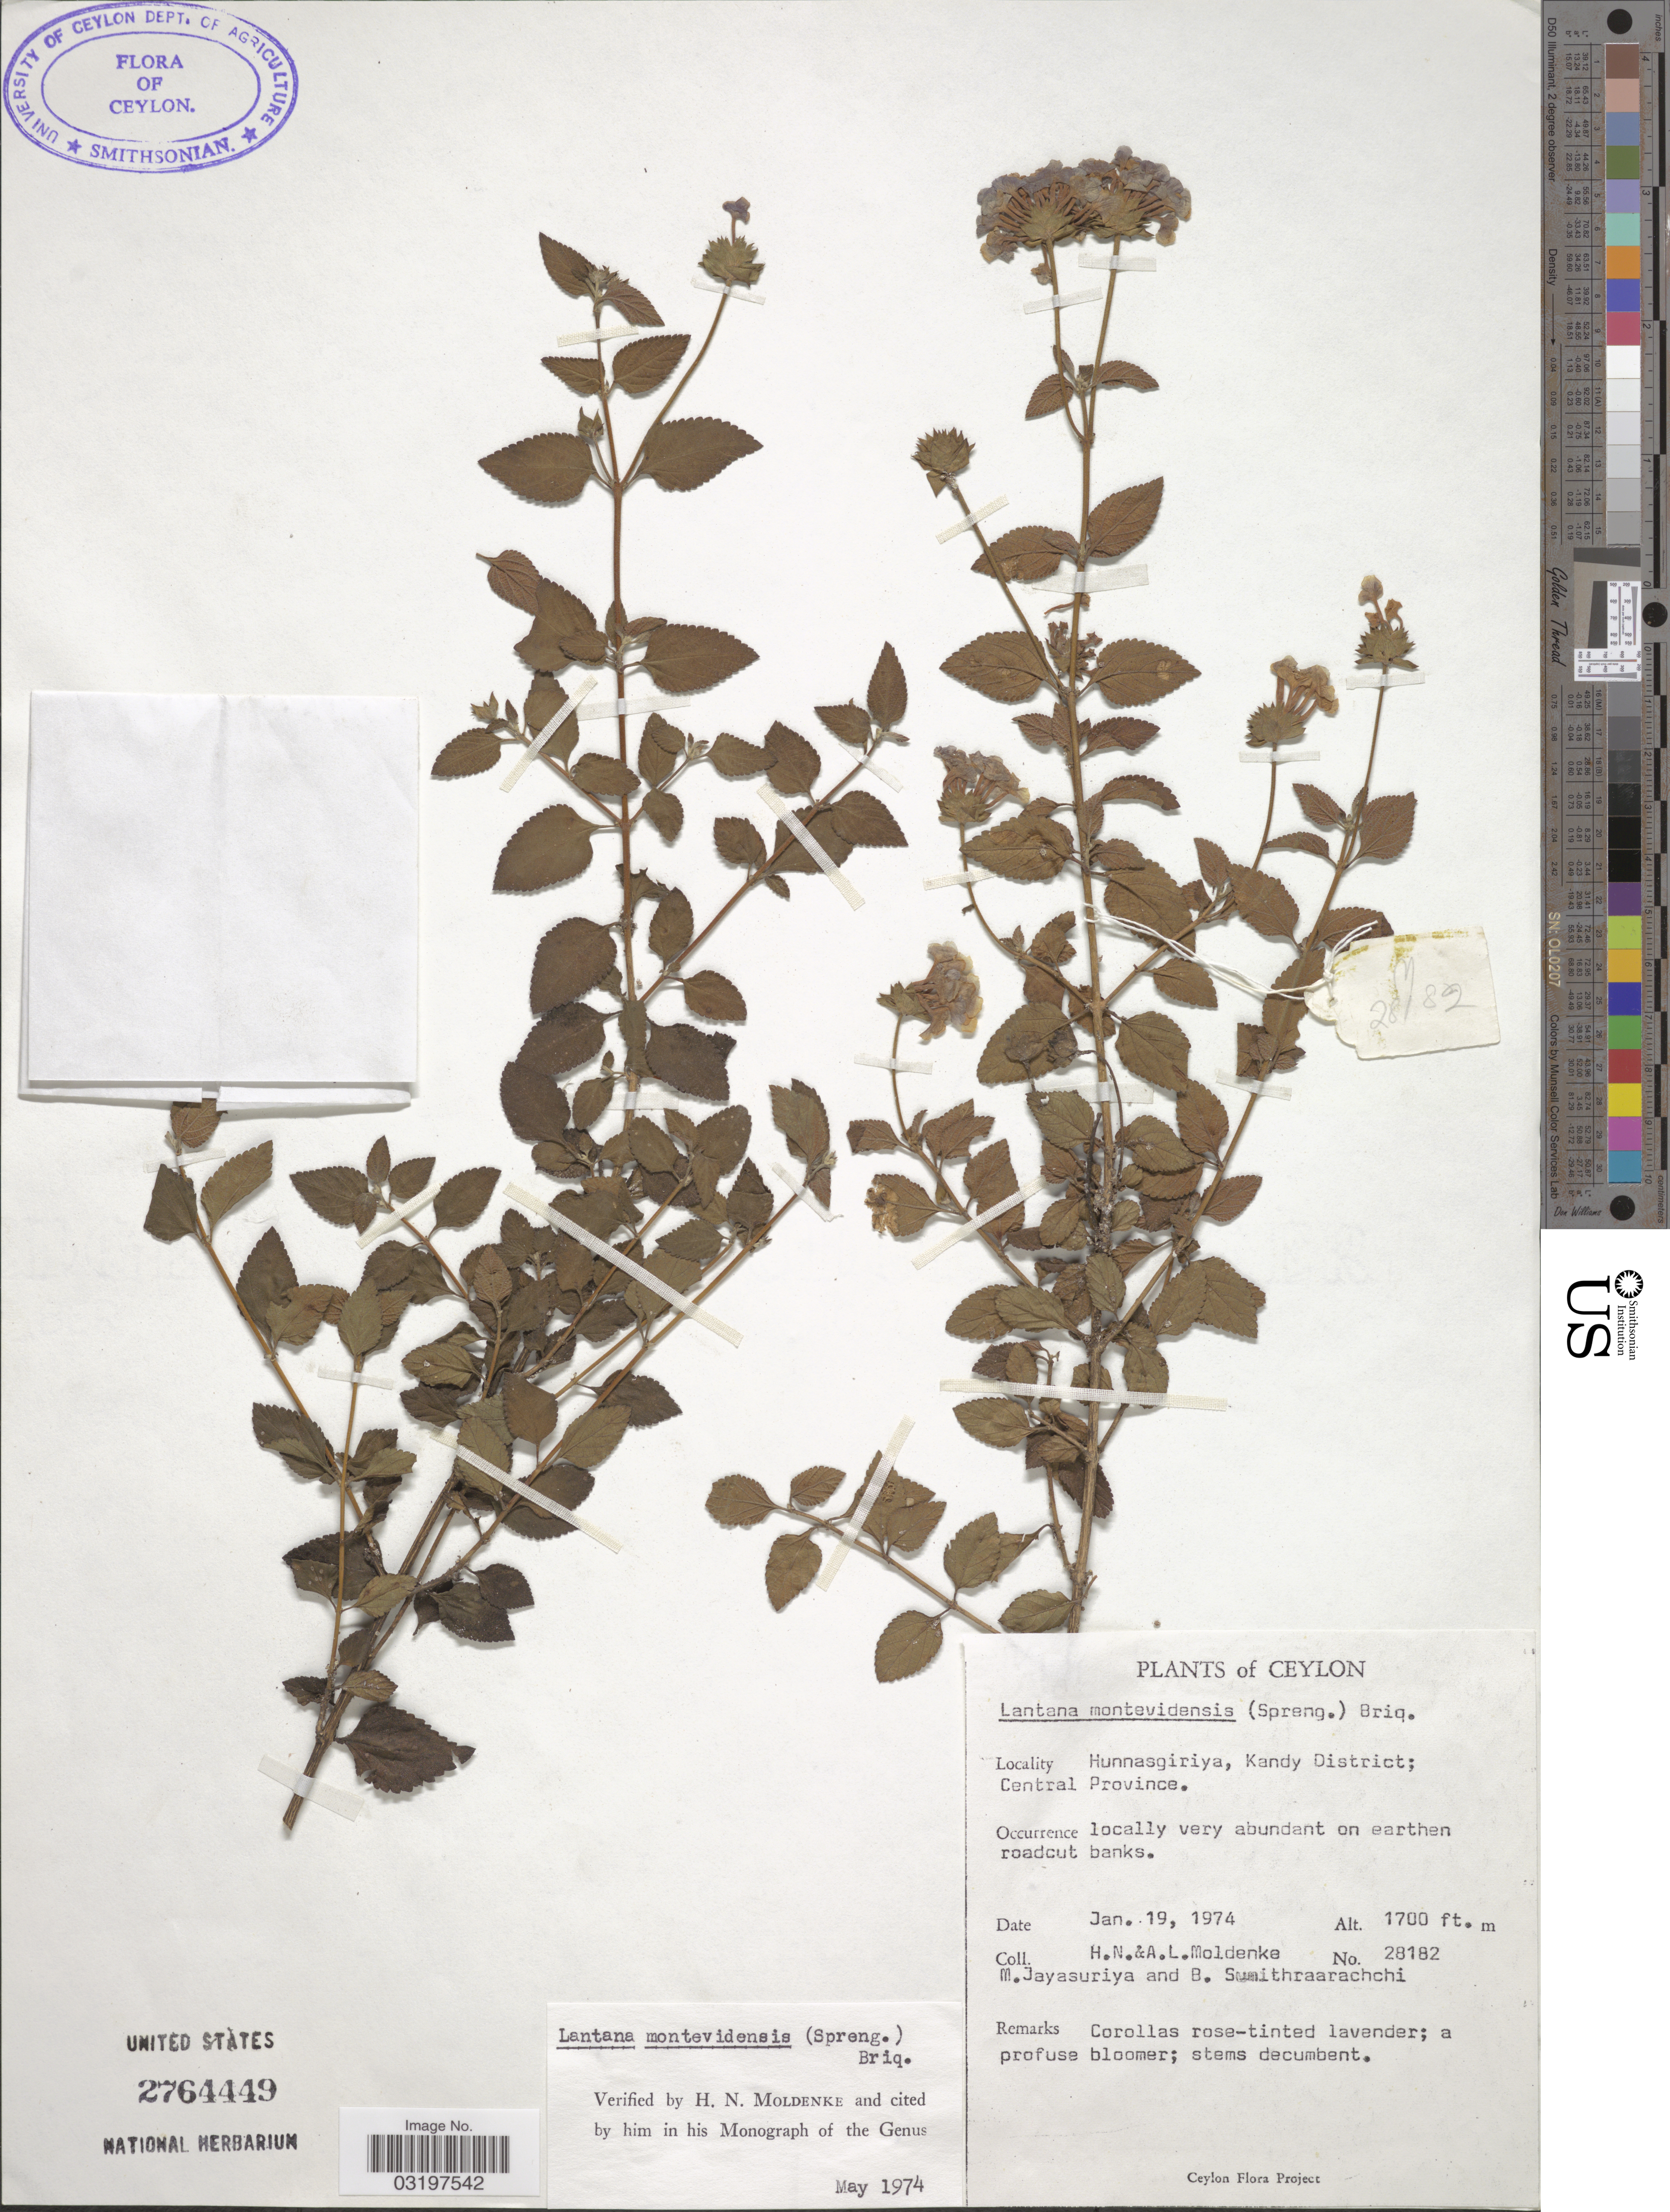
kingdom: Plantae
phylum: Tracheophyta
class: Magnoliopsida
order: Lamiales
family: Verbenaceae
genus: Lantana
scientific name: Lantana montevidensis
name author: (Spreng.) Briq.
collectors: H. N. Moldenke, A. L. Moldenke, M. Jayasuriya & B. Sumithraarachchi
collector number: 28182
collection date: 1974-01-19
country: Sri Lanka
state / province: Central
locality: Ceylon. Hunnasgiriya, Kandy District.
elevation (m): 518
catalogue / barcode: US 2764449